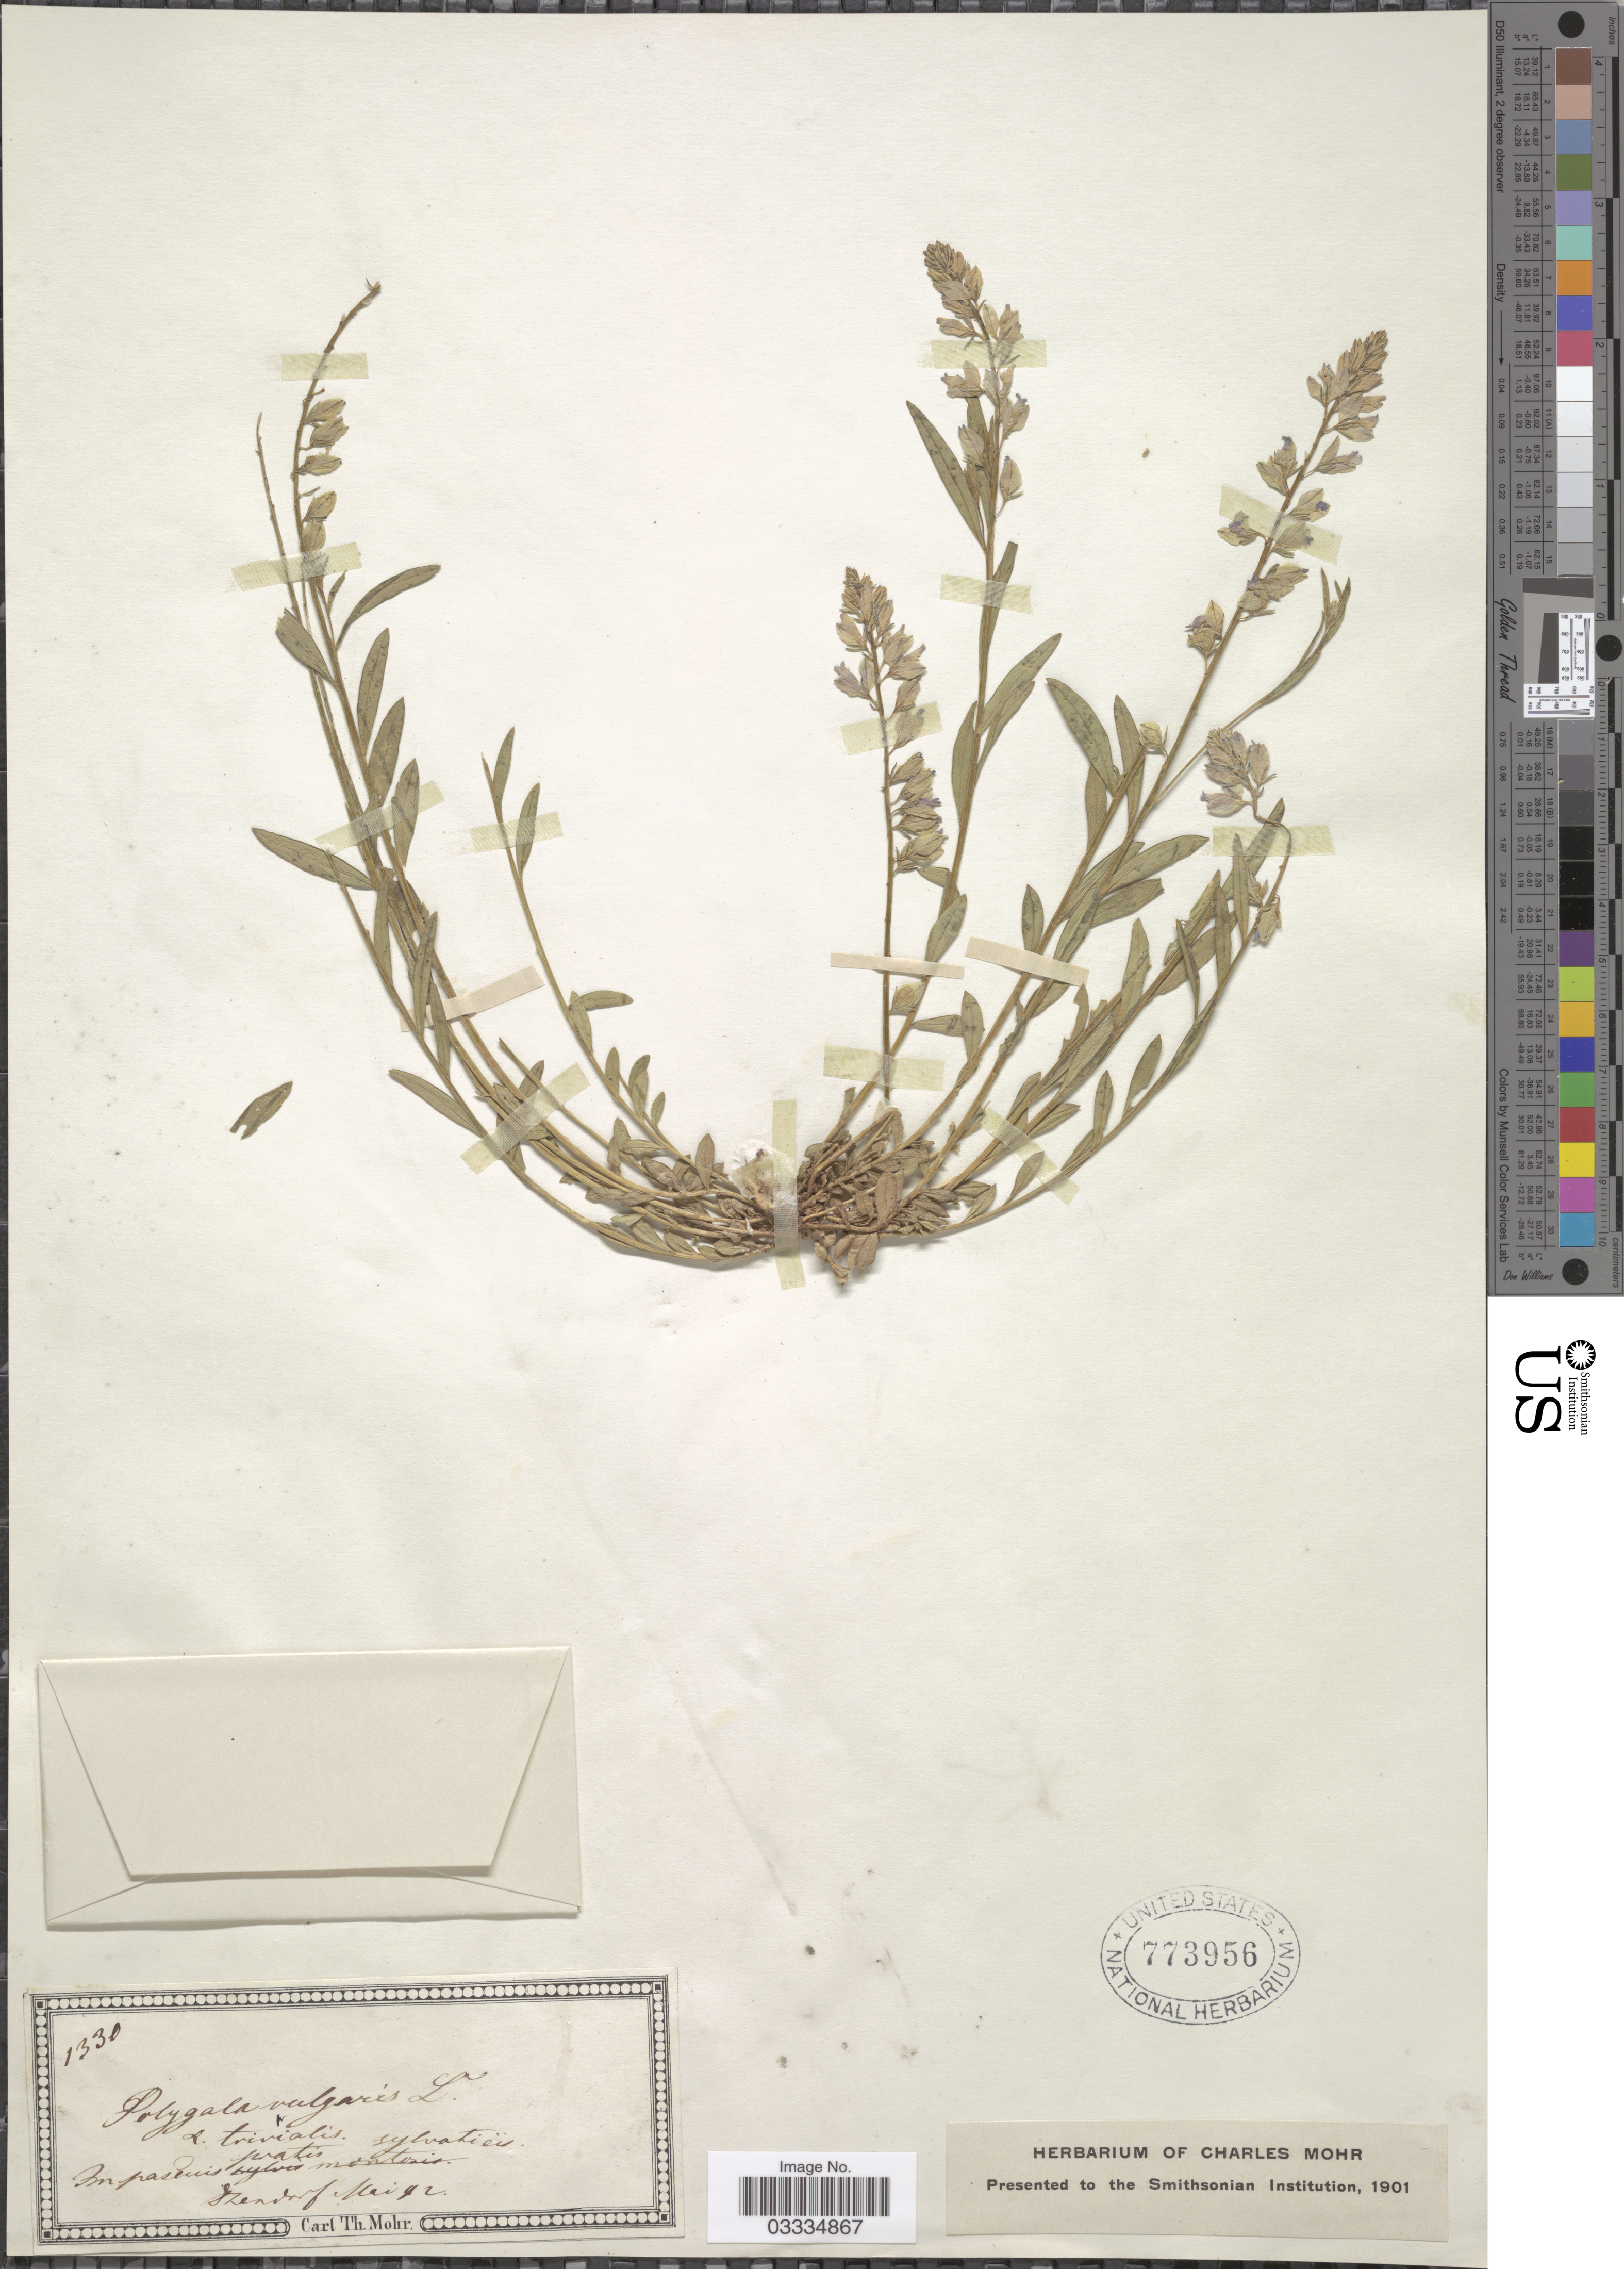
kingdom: Plantae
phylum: Tracheophyta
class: Magnoliopsida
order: Fabales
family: Polygalaceae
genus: Polygala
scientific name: Polygala vulgaris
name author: L.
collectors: Mohr, C. T. (herbarium)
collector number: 1330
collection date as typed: Transcribed d/m/y: /5/92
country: Germany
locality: Im pascuis pratis sylvaticis Dkendorf.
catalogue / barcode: US 773956